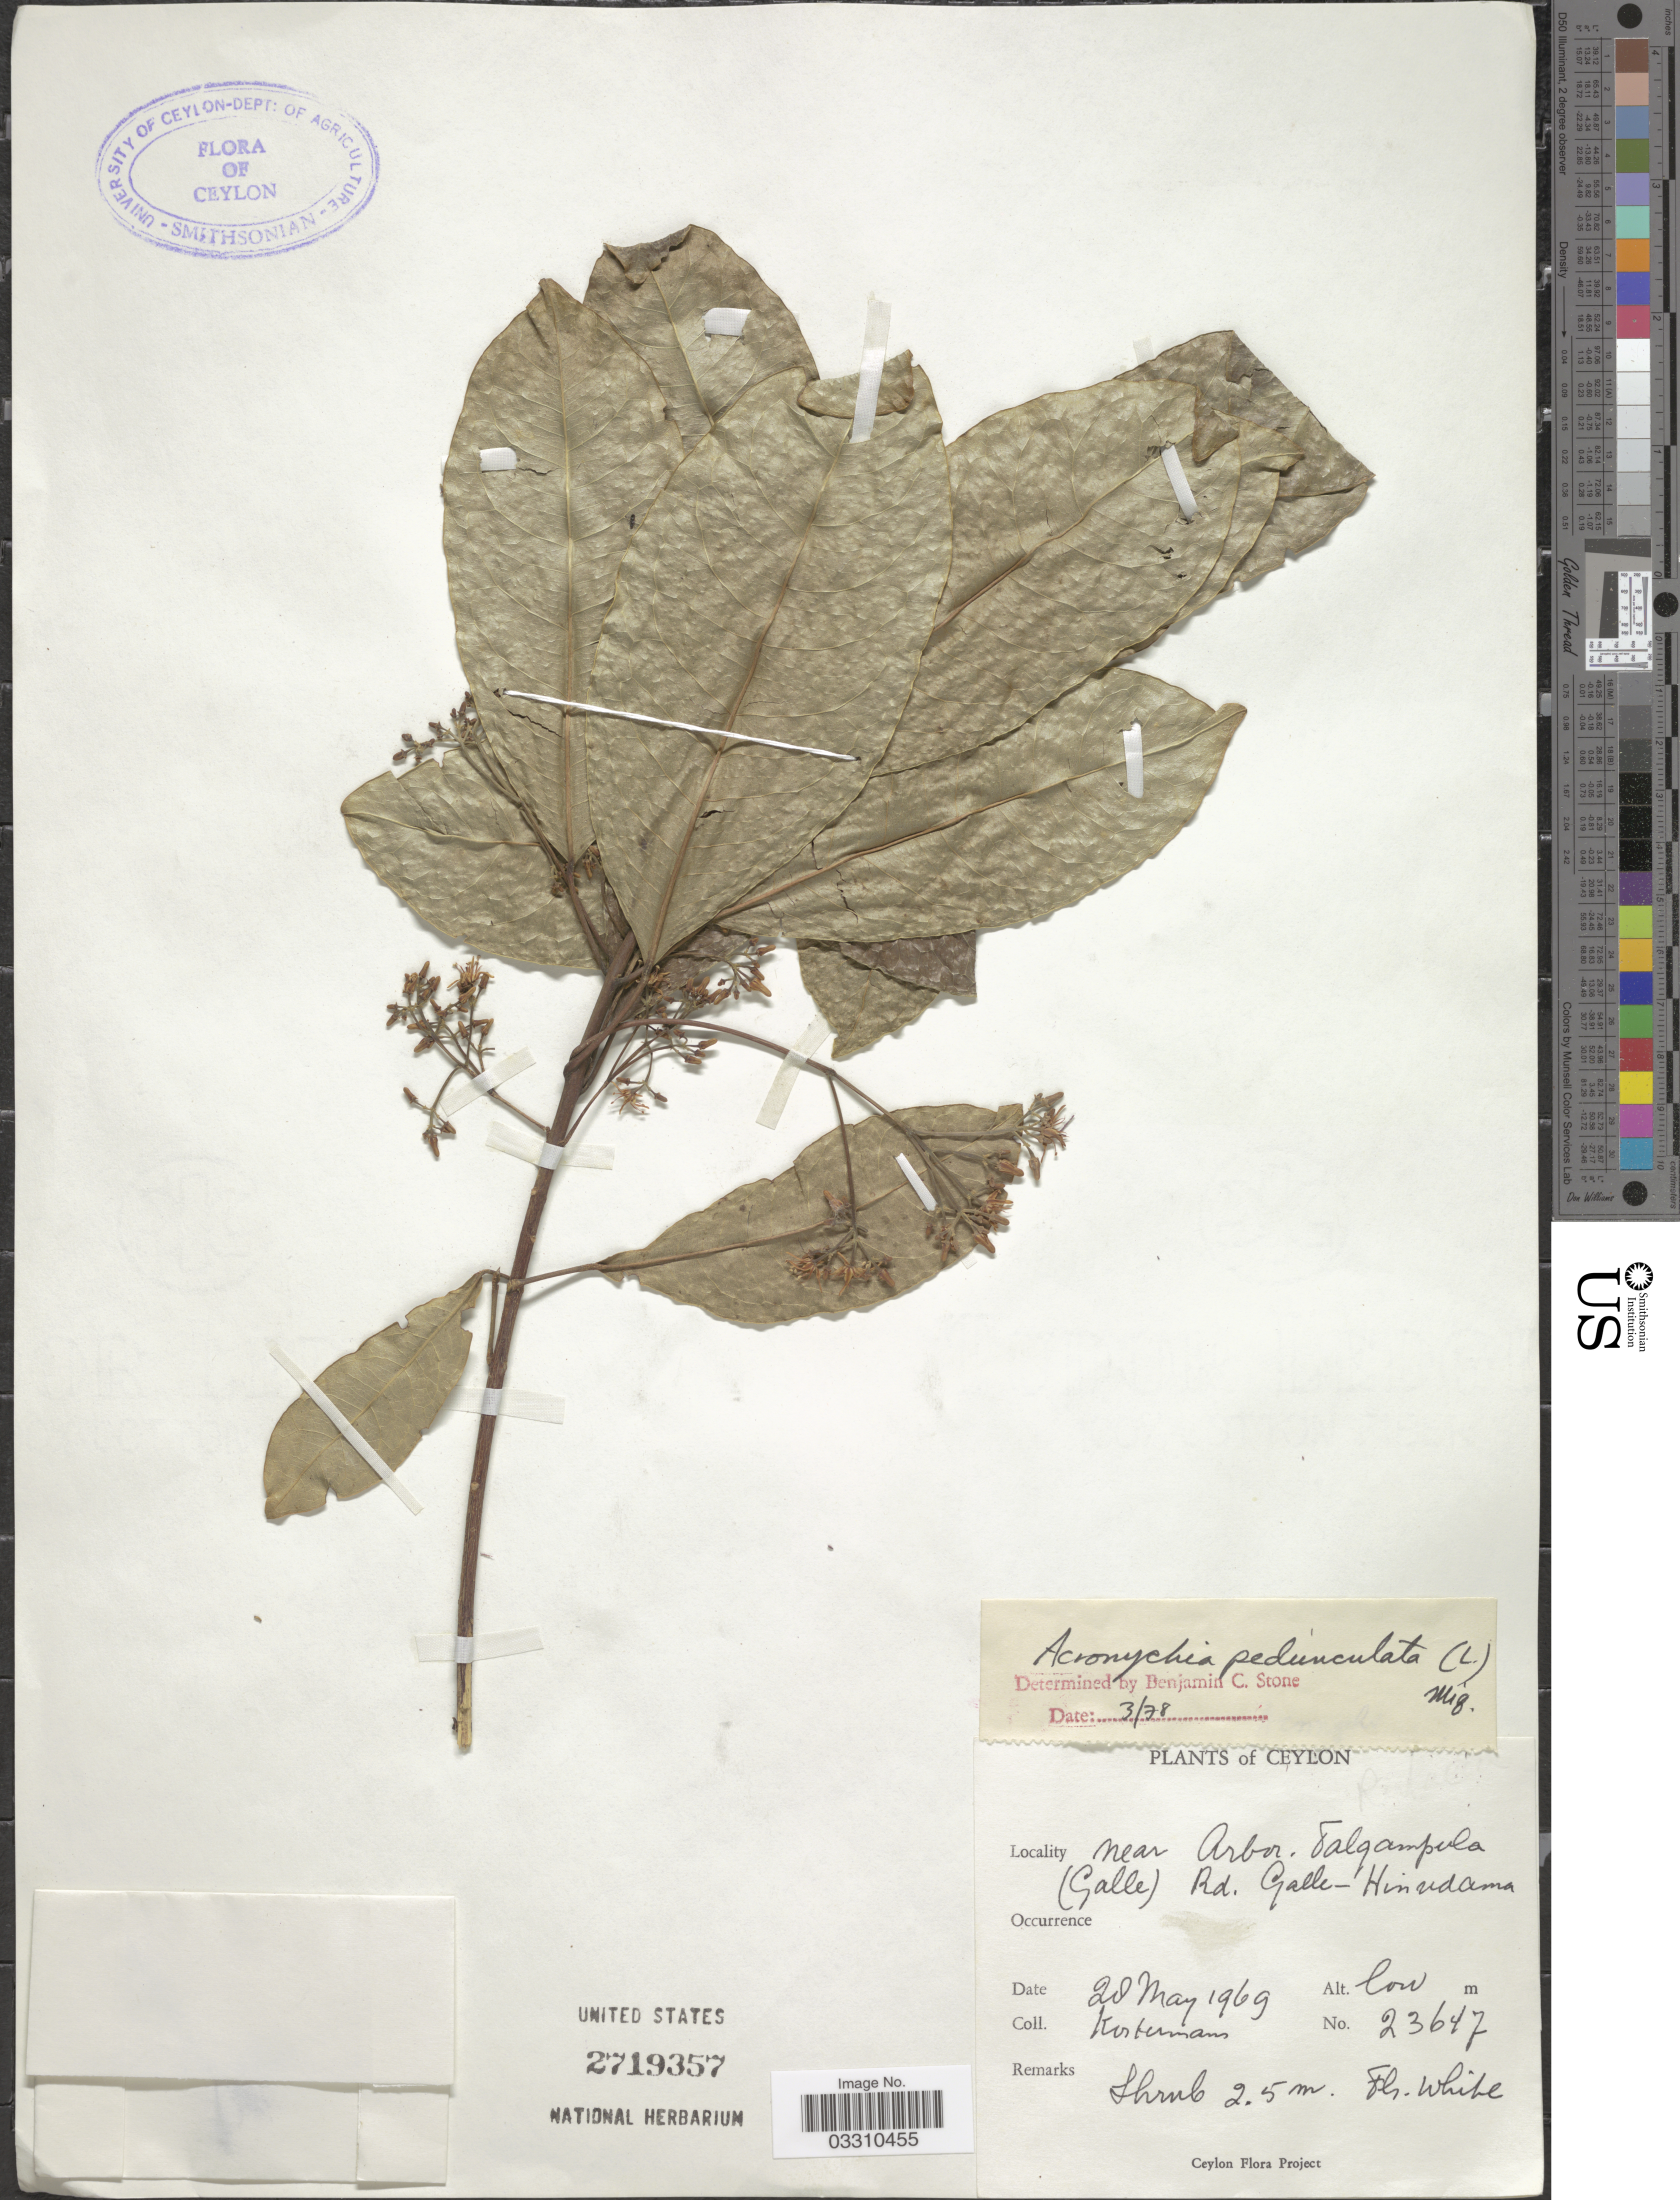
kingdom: Plantae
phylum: Tracheophyta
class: Magnoliopsida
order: Sapindales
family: Rutaceae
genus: Acronychia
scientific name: Acronychia pedunculata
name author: (L.) Miq.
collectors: Kostermans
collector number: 23647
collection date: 1969-05-28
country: Sri Lanka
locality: Ceylon, Near Arbor. Palgampula (Galle) Rd. Galle - Hinudama.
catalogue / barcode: US 2719357